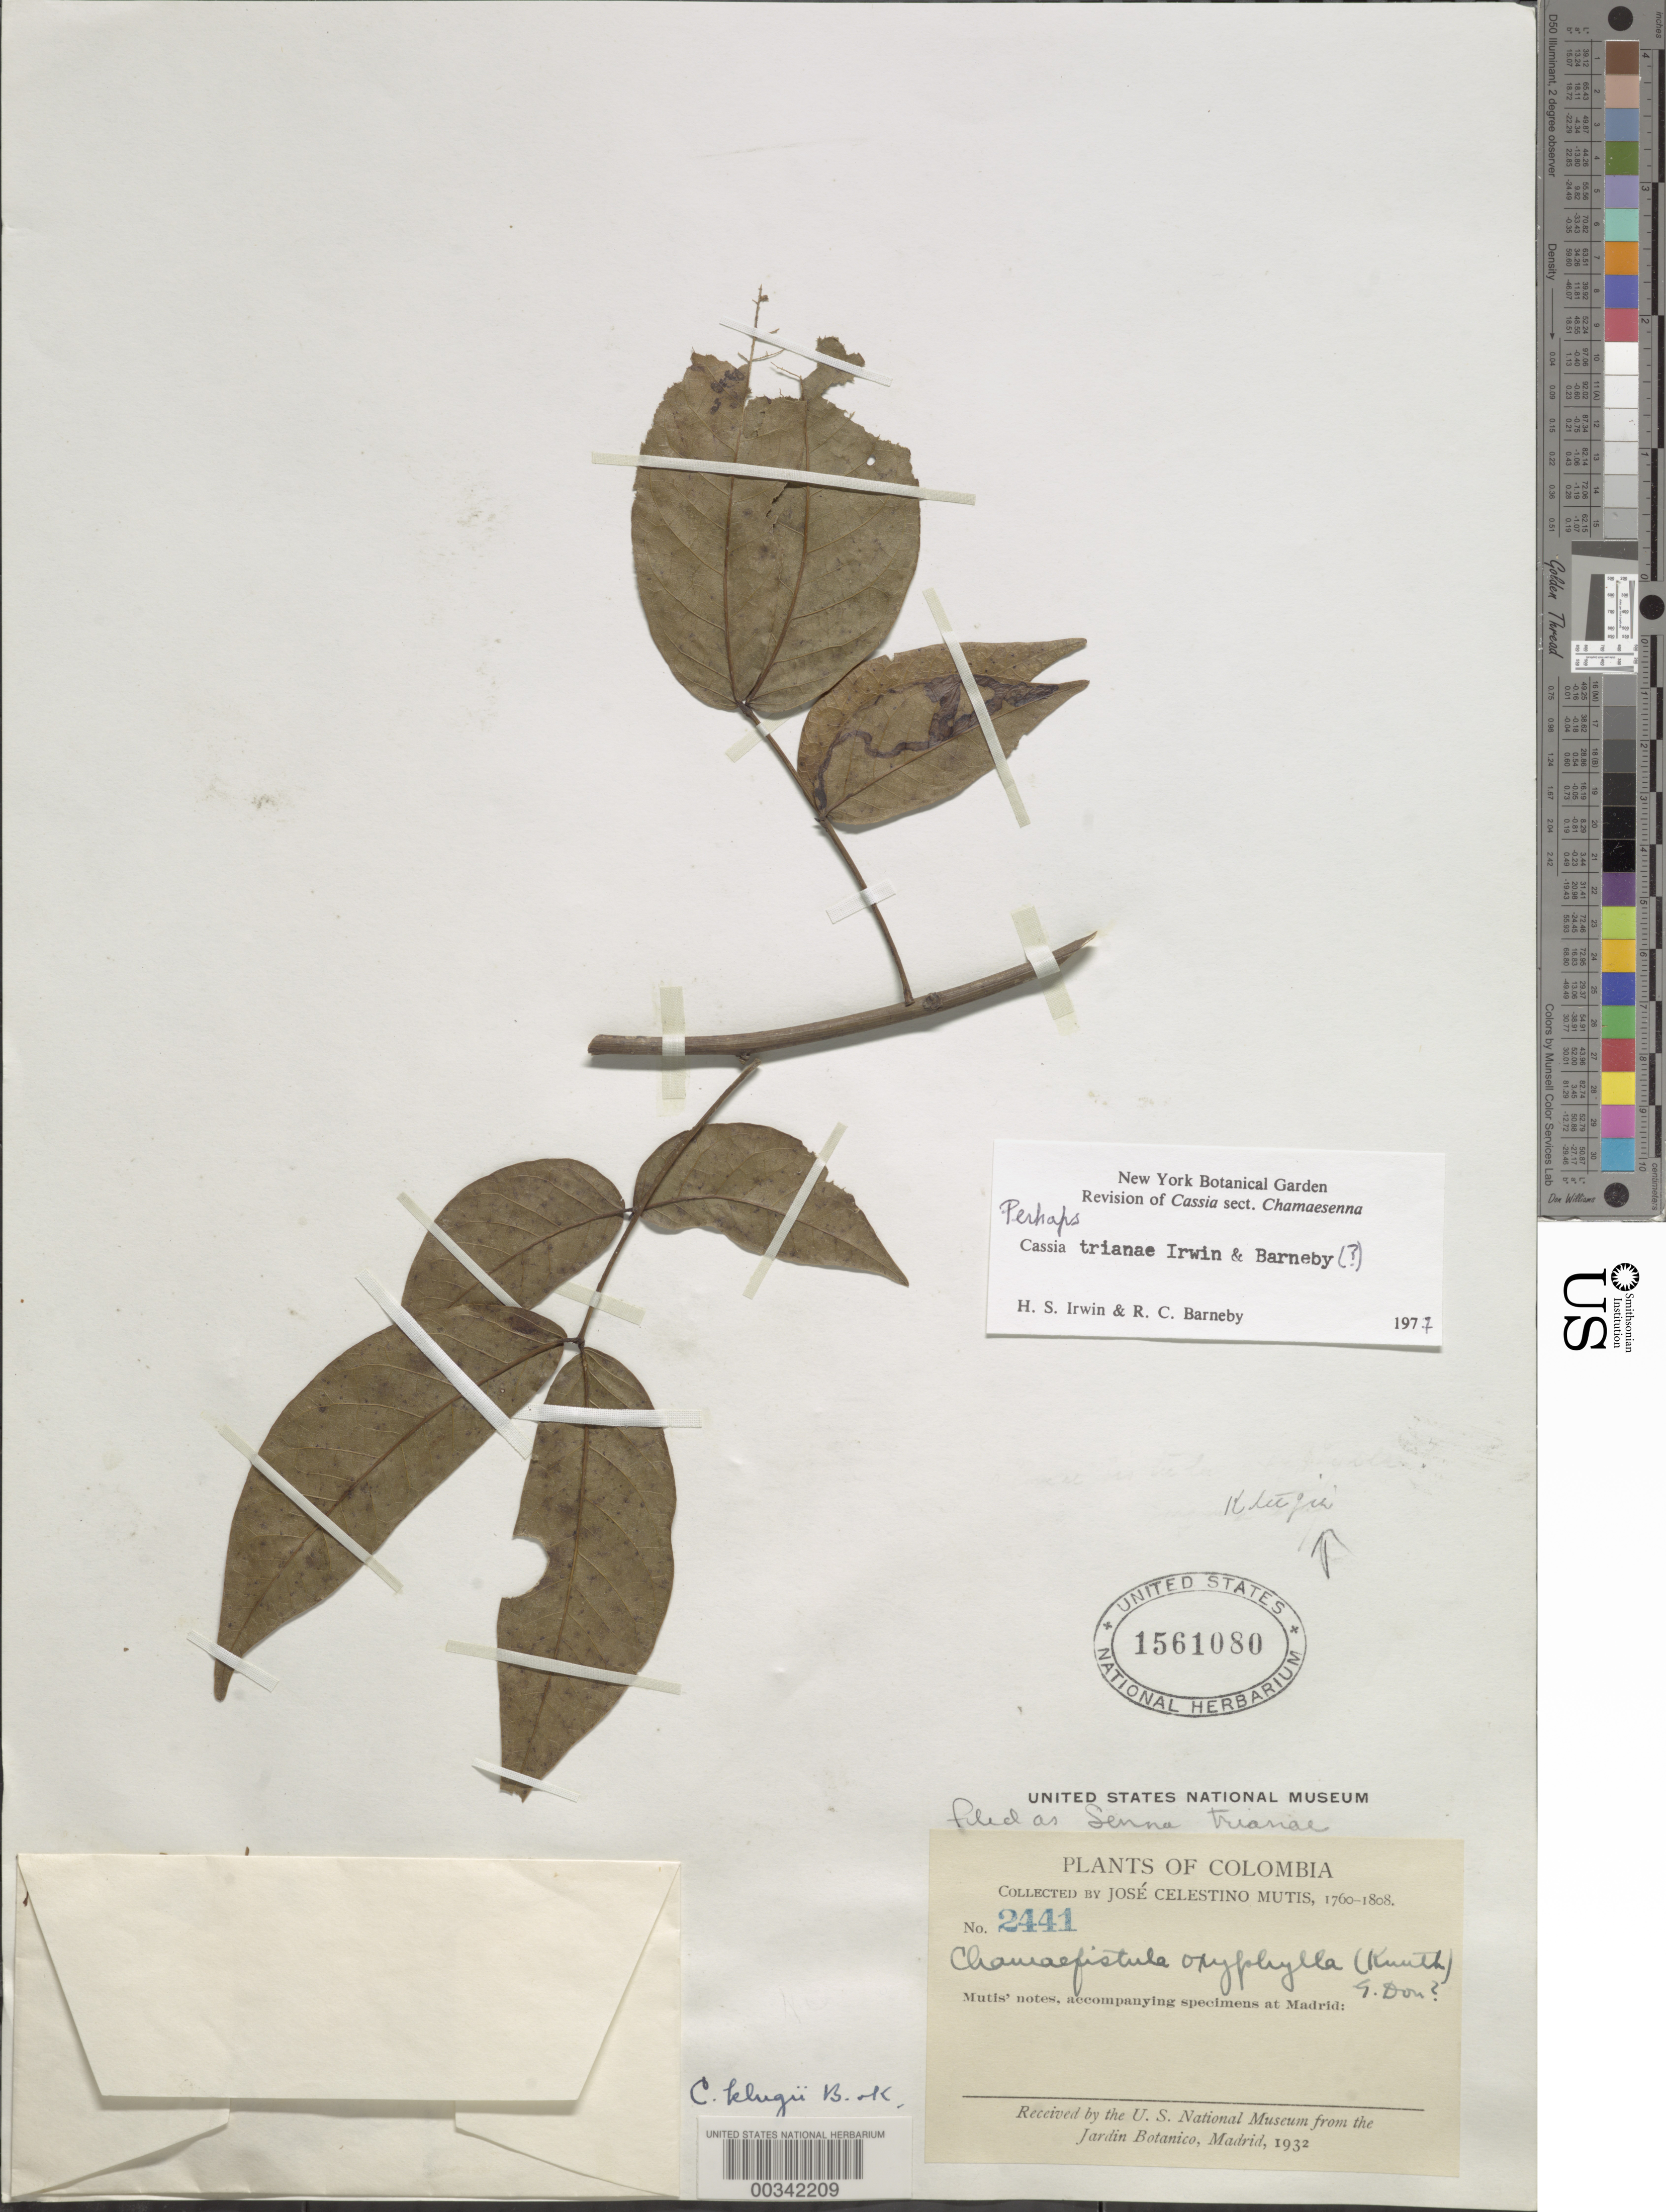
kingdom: Plantae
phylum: Tracheophyta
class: Magnoliopsida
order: Fabales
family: Fabaceae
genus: Senna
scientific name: Senna trianae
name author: H.S. Irwin & Barneby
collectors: J. C. B. Mutis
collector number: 2441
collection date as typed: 1760 to -- -- 1808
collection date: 1760/1808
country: Colombia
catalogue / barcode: US 1561080